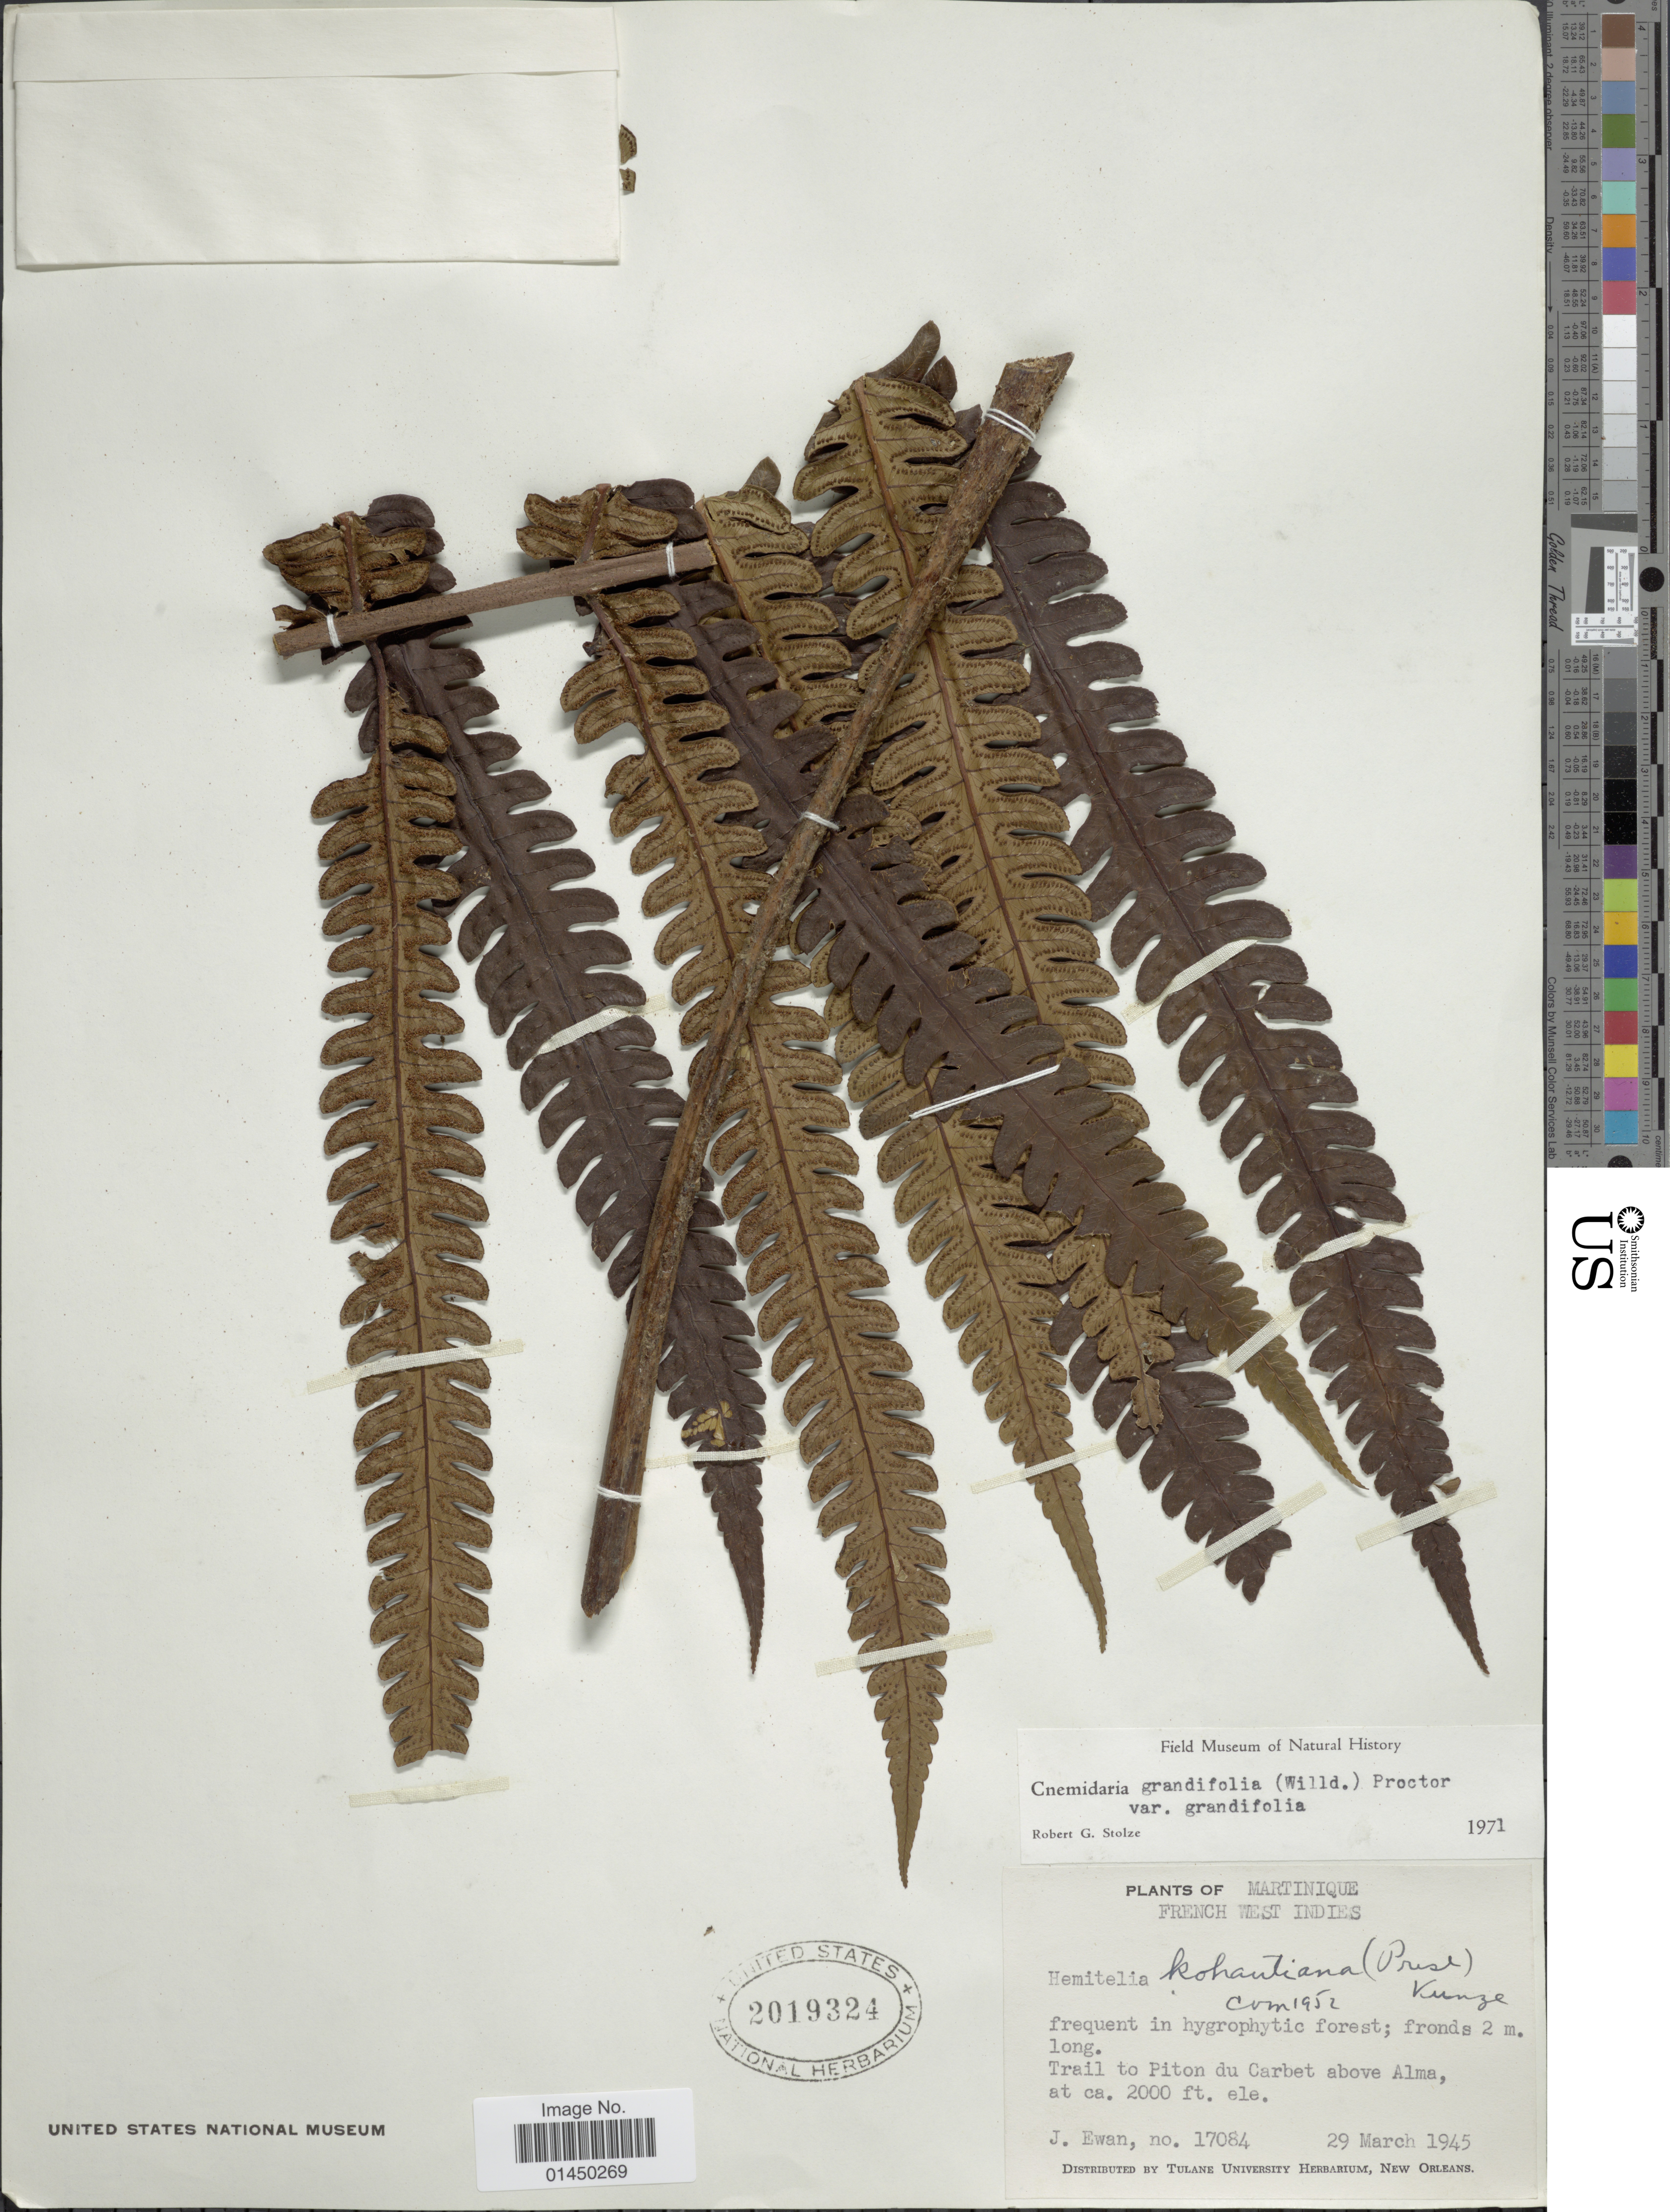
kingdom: Plantae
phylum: Tracheophyta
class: Polypodiopsida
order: Cyatheales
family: Cyatheaceae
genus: Cyathea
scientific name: Cyathea grandifolia var. grandifolia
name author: Willd.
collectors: J. A. Ewan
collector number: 17084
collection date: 1945-03-29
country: Martinique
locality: Trail to Piton du Carbet above Alma.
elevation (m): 610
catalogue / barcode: US 2019324